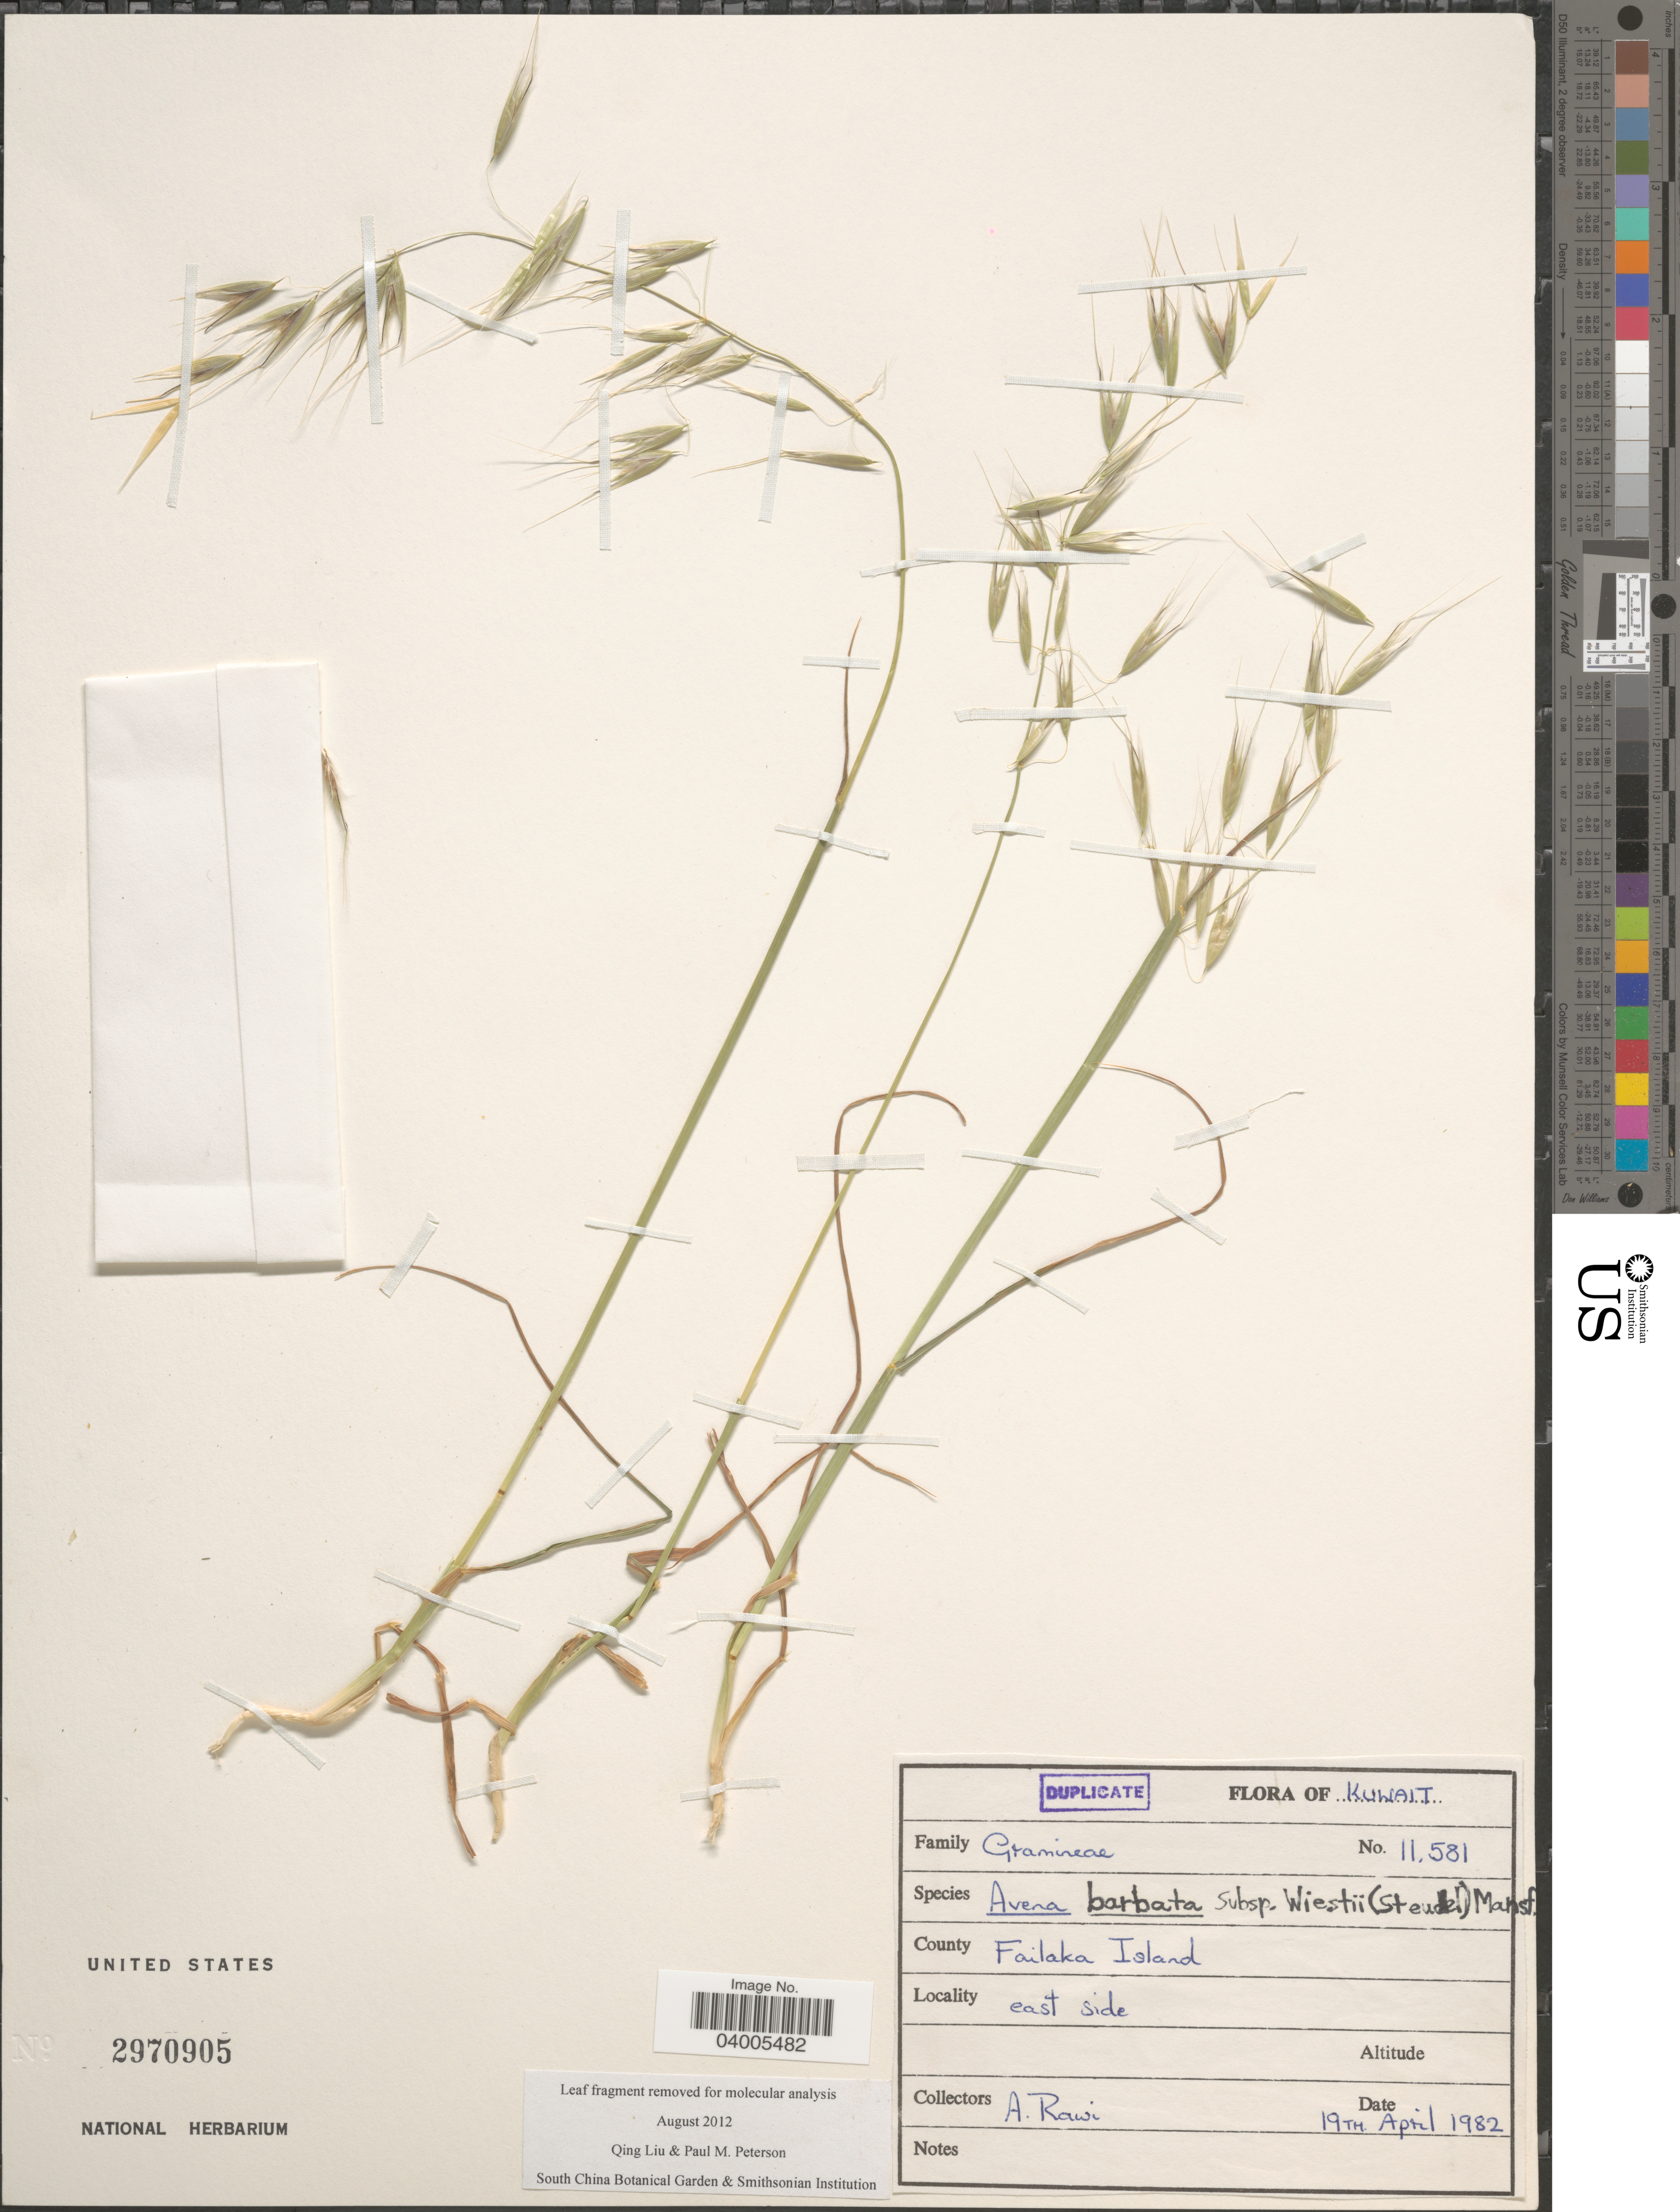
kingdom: Plantae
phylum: Tracheophyta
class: Liliopsida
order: Poales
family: Poaceae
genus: Avena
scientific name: Avena barbata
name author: Pott ex Link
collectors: A. Rawi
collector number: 11581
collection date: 1982-04-19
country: Kuwait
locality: County Failaka Island. East side.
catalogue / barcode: US 2970905